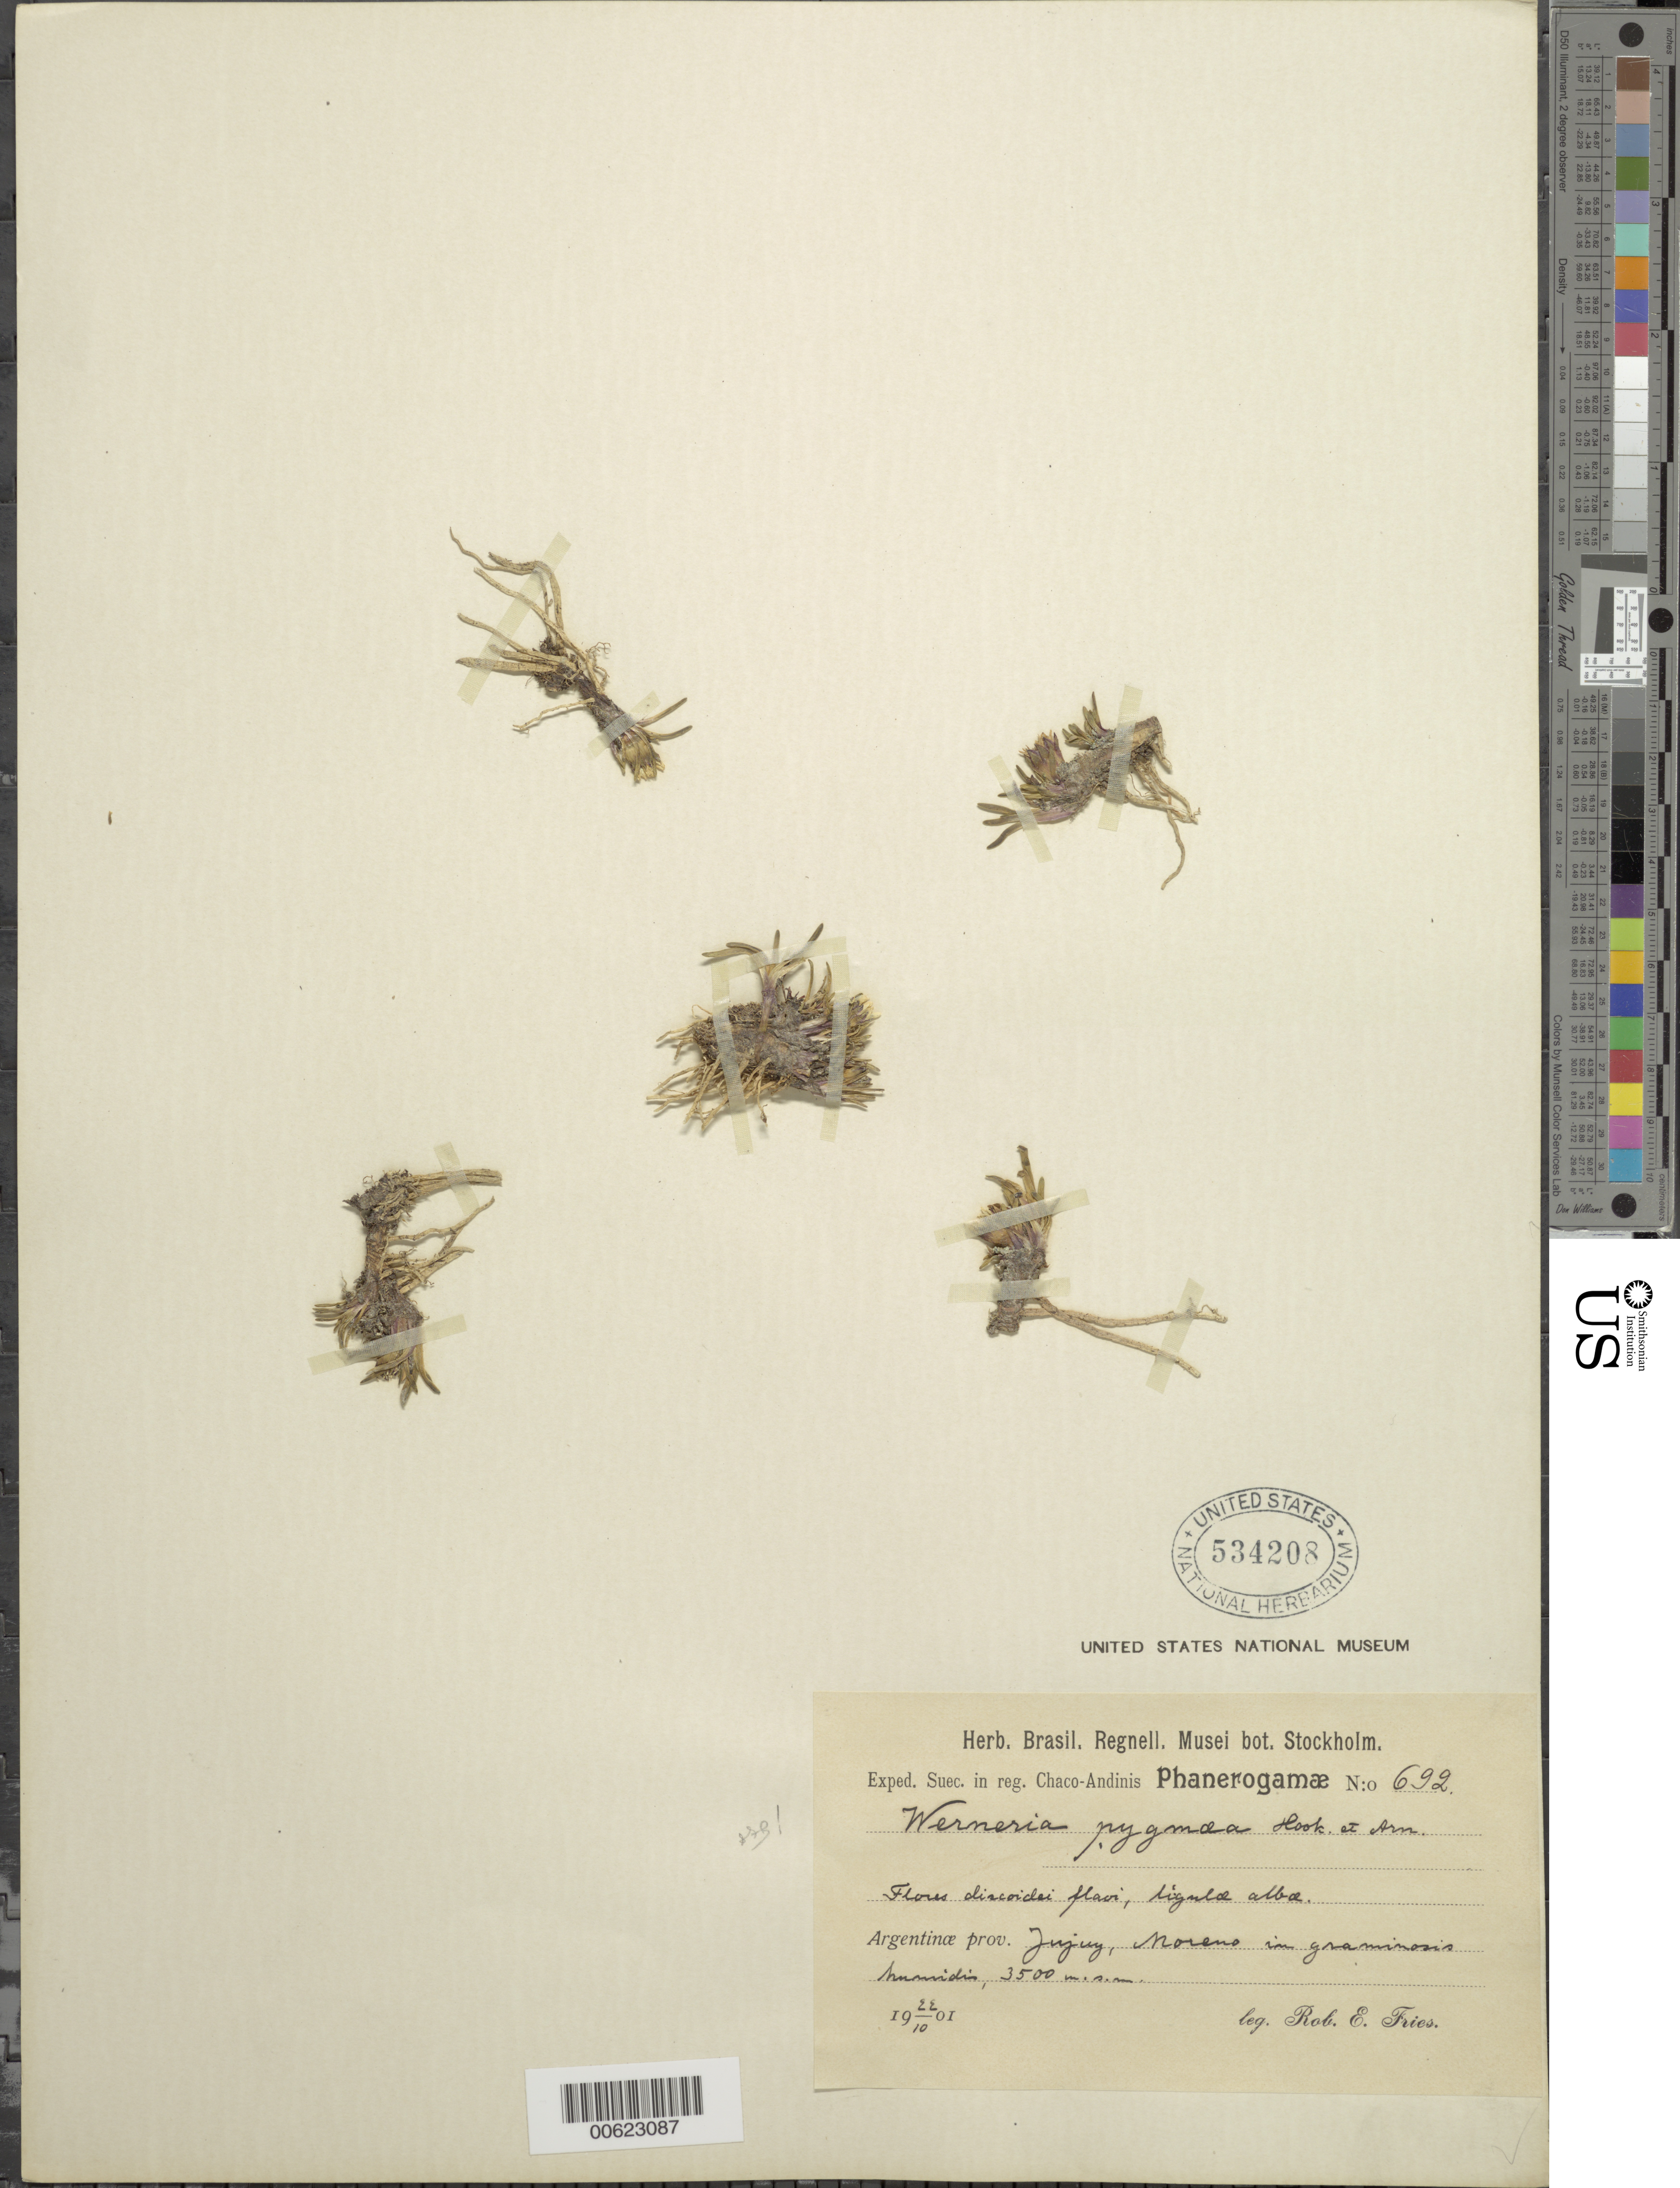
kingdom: Plantae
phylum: Tracheophyta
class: Magnoliopsida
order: Asterales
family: Asteraceae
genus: Werneria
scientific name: Werneria pygmaea complex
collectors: R. E. Fries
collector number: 692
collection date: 1901-10-22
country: Argentina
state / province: Jujuy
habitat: Noreno in graminosis humidis(?).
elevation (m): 3500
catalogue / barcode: US 534208